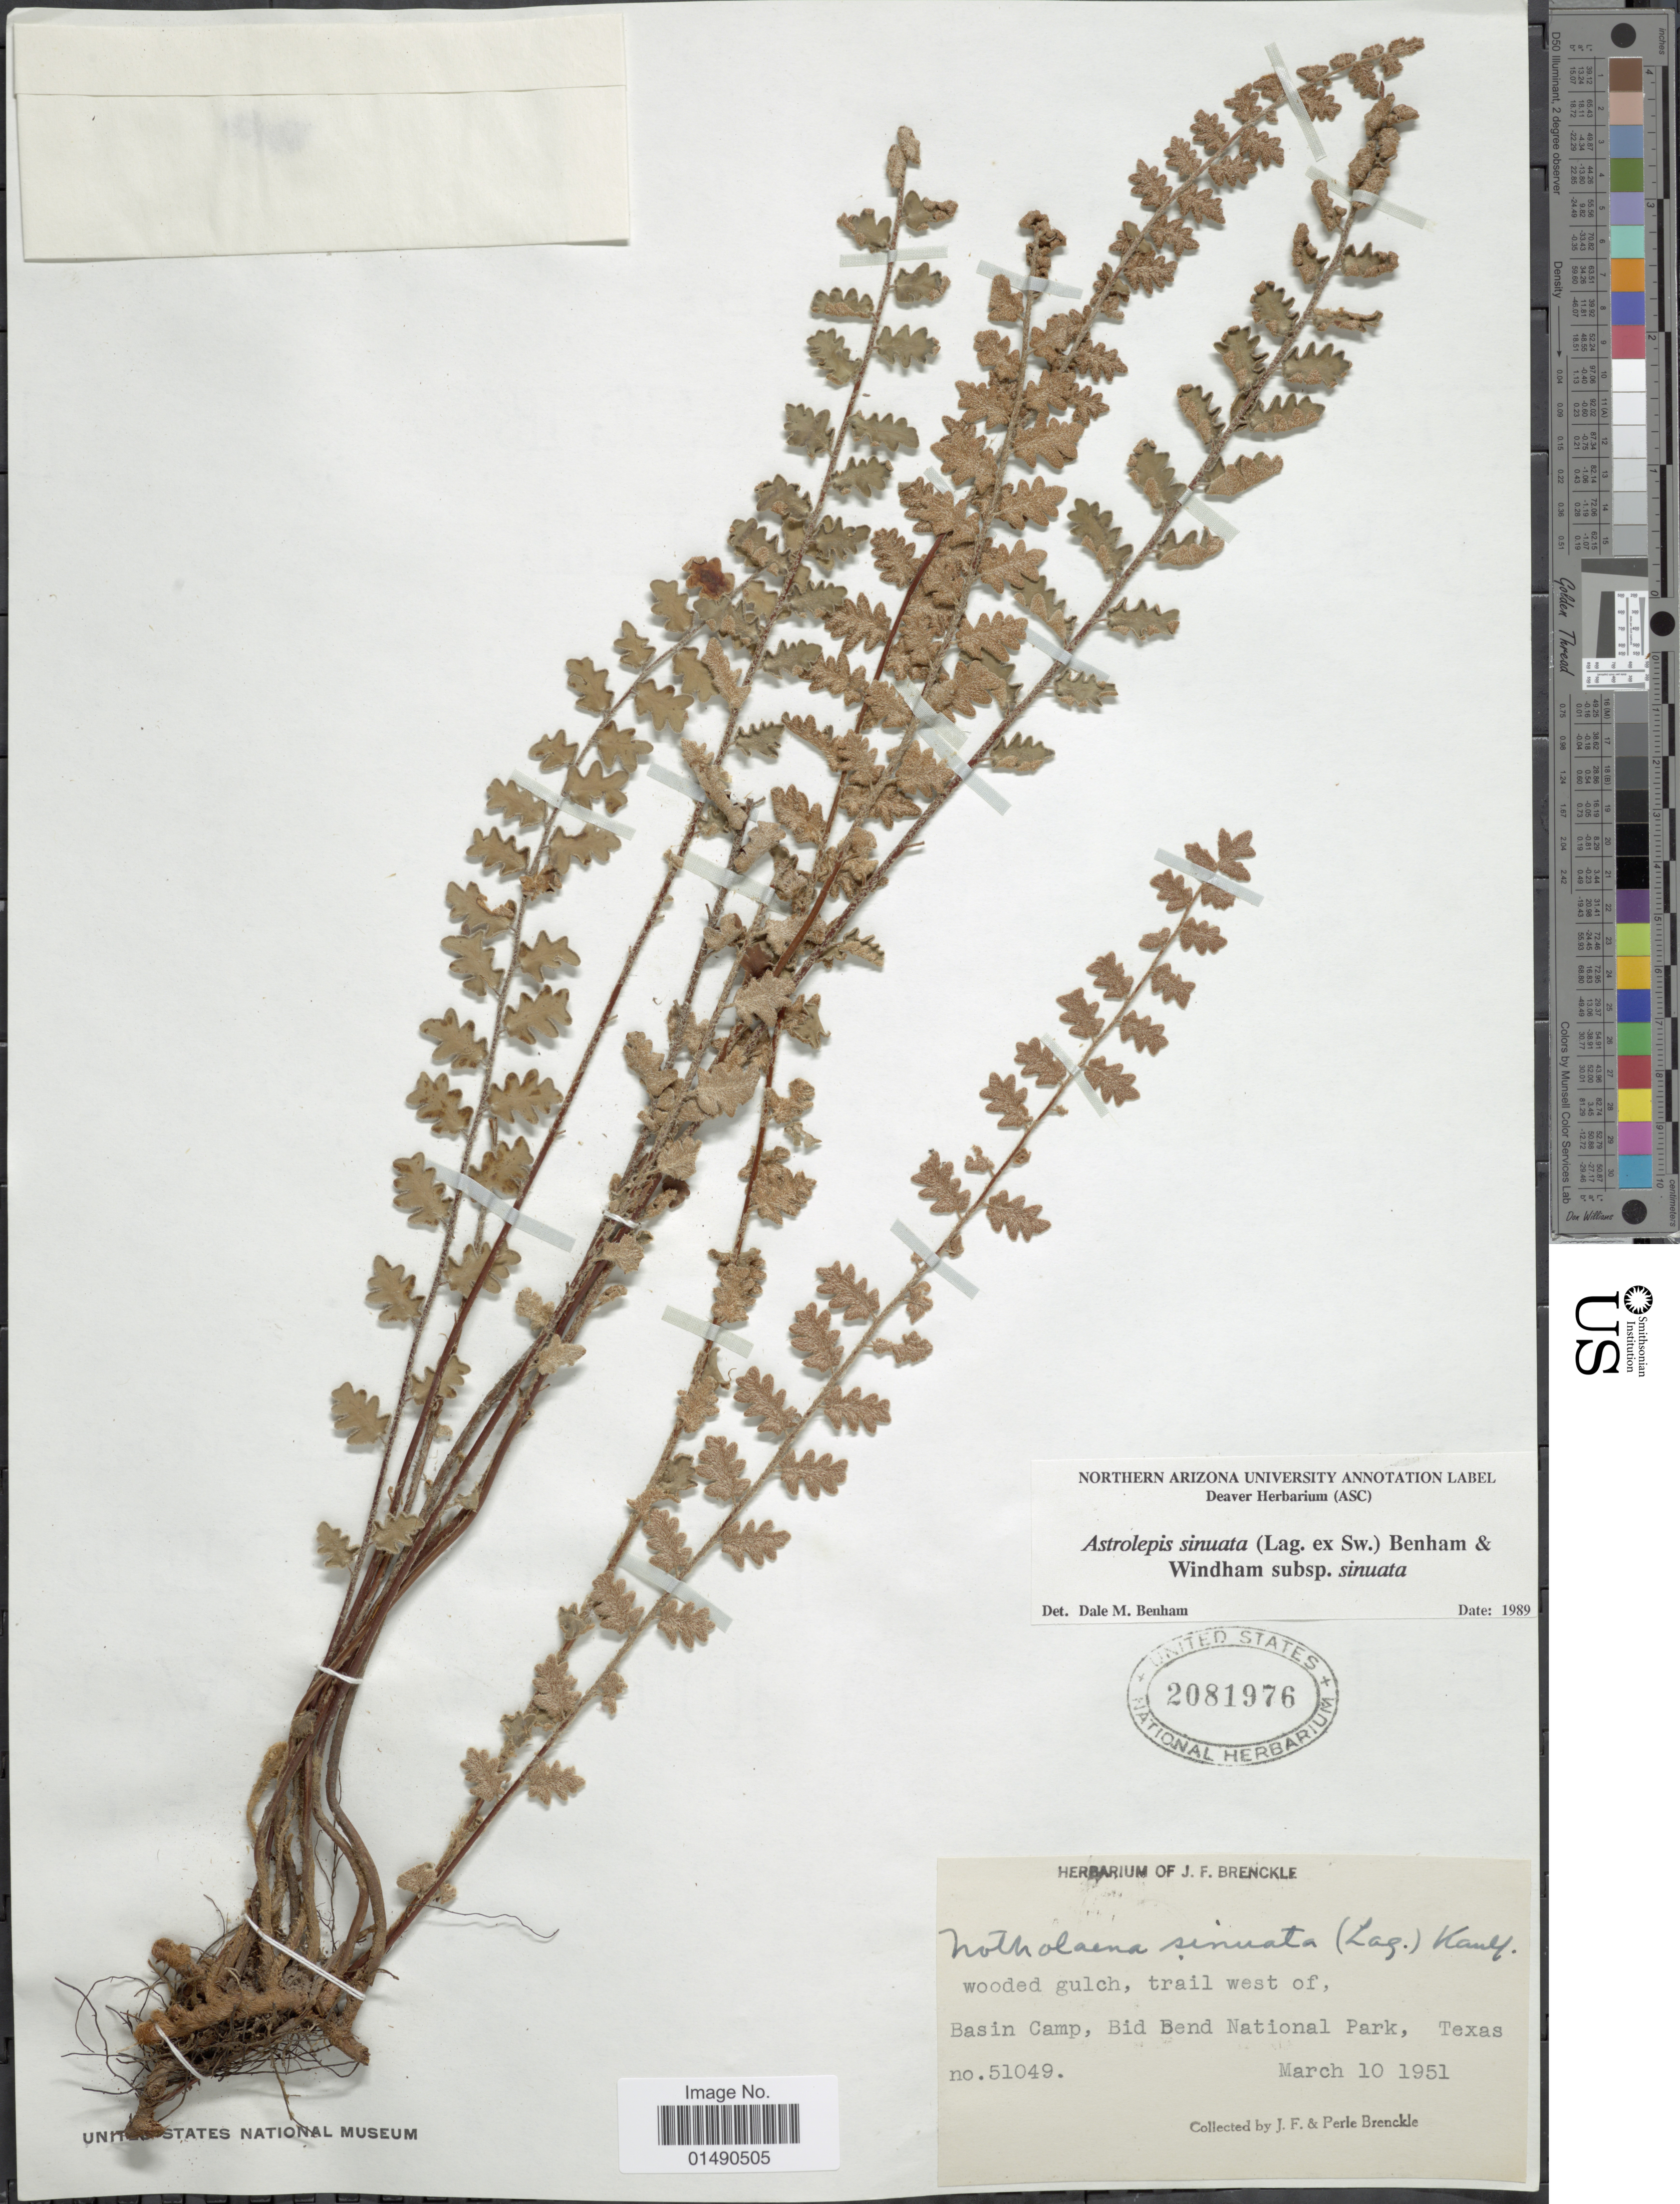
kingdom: Plantae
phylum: Tracheophyta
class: Polypodiopsida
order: Polypodiales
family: Pteridaceae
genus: Astrolepis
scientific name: Astrolepis sinuata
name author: (Lag. ex Sw.) D.M. Benham & Windham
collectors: J. Brenckle & P. Brenckle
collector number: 51049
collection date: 1951-03-10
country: United States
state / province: Texas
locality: Basin Camp, Bid Bend National Park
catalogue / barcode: US 2081976